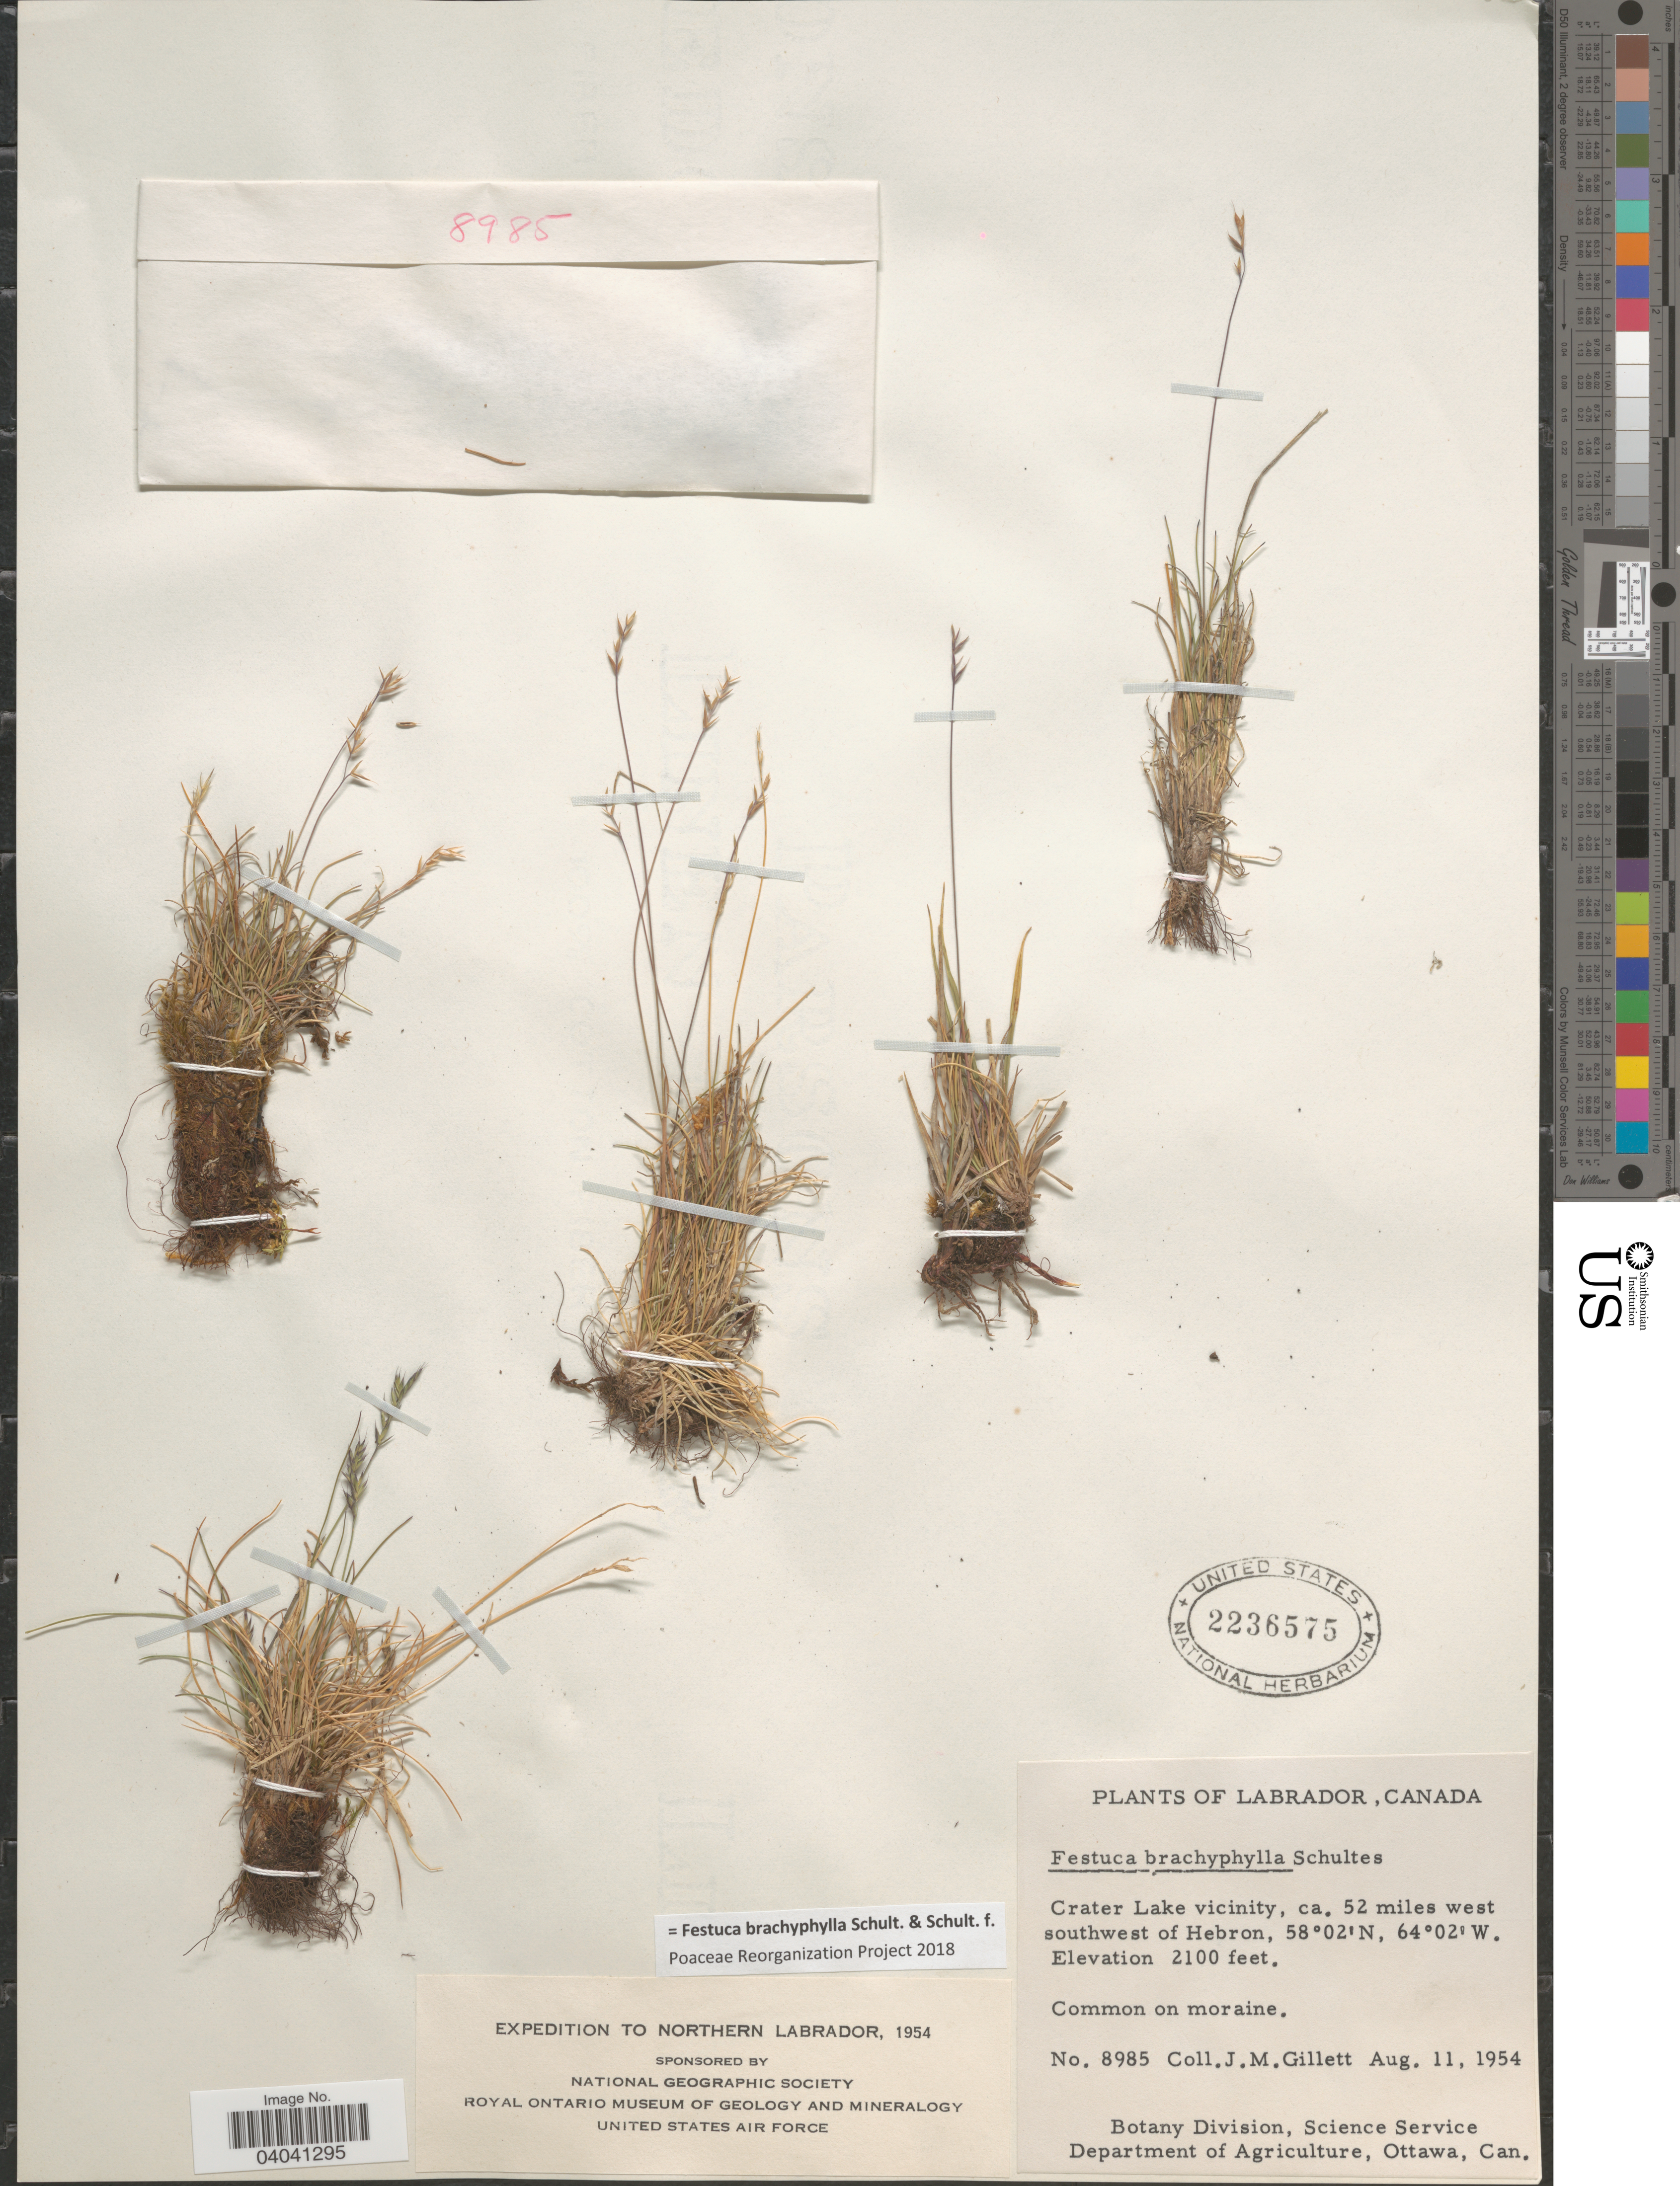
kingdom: Plantae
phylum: Tracheophyta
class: Liliopsida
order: Poales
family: Poaceae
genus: Festuca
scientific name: Festuca brachyphylla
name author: Schult. & Schult. f.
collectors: J. M. Gillett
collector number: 8985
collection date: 1954-08-11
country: Canada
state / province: Newfoundland and Labrador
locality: Labrador. Crater Lake vicinity, ca. 52 miles west southwest of Hebron.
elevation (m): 640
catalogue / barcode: US 2236575